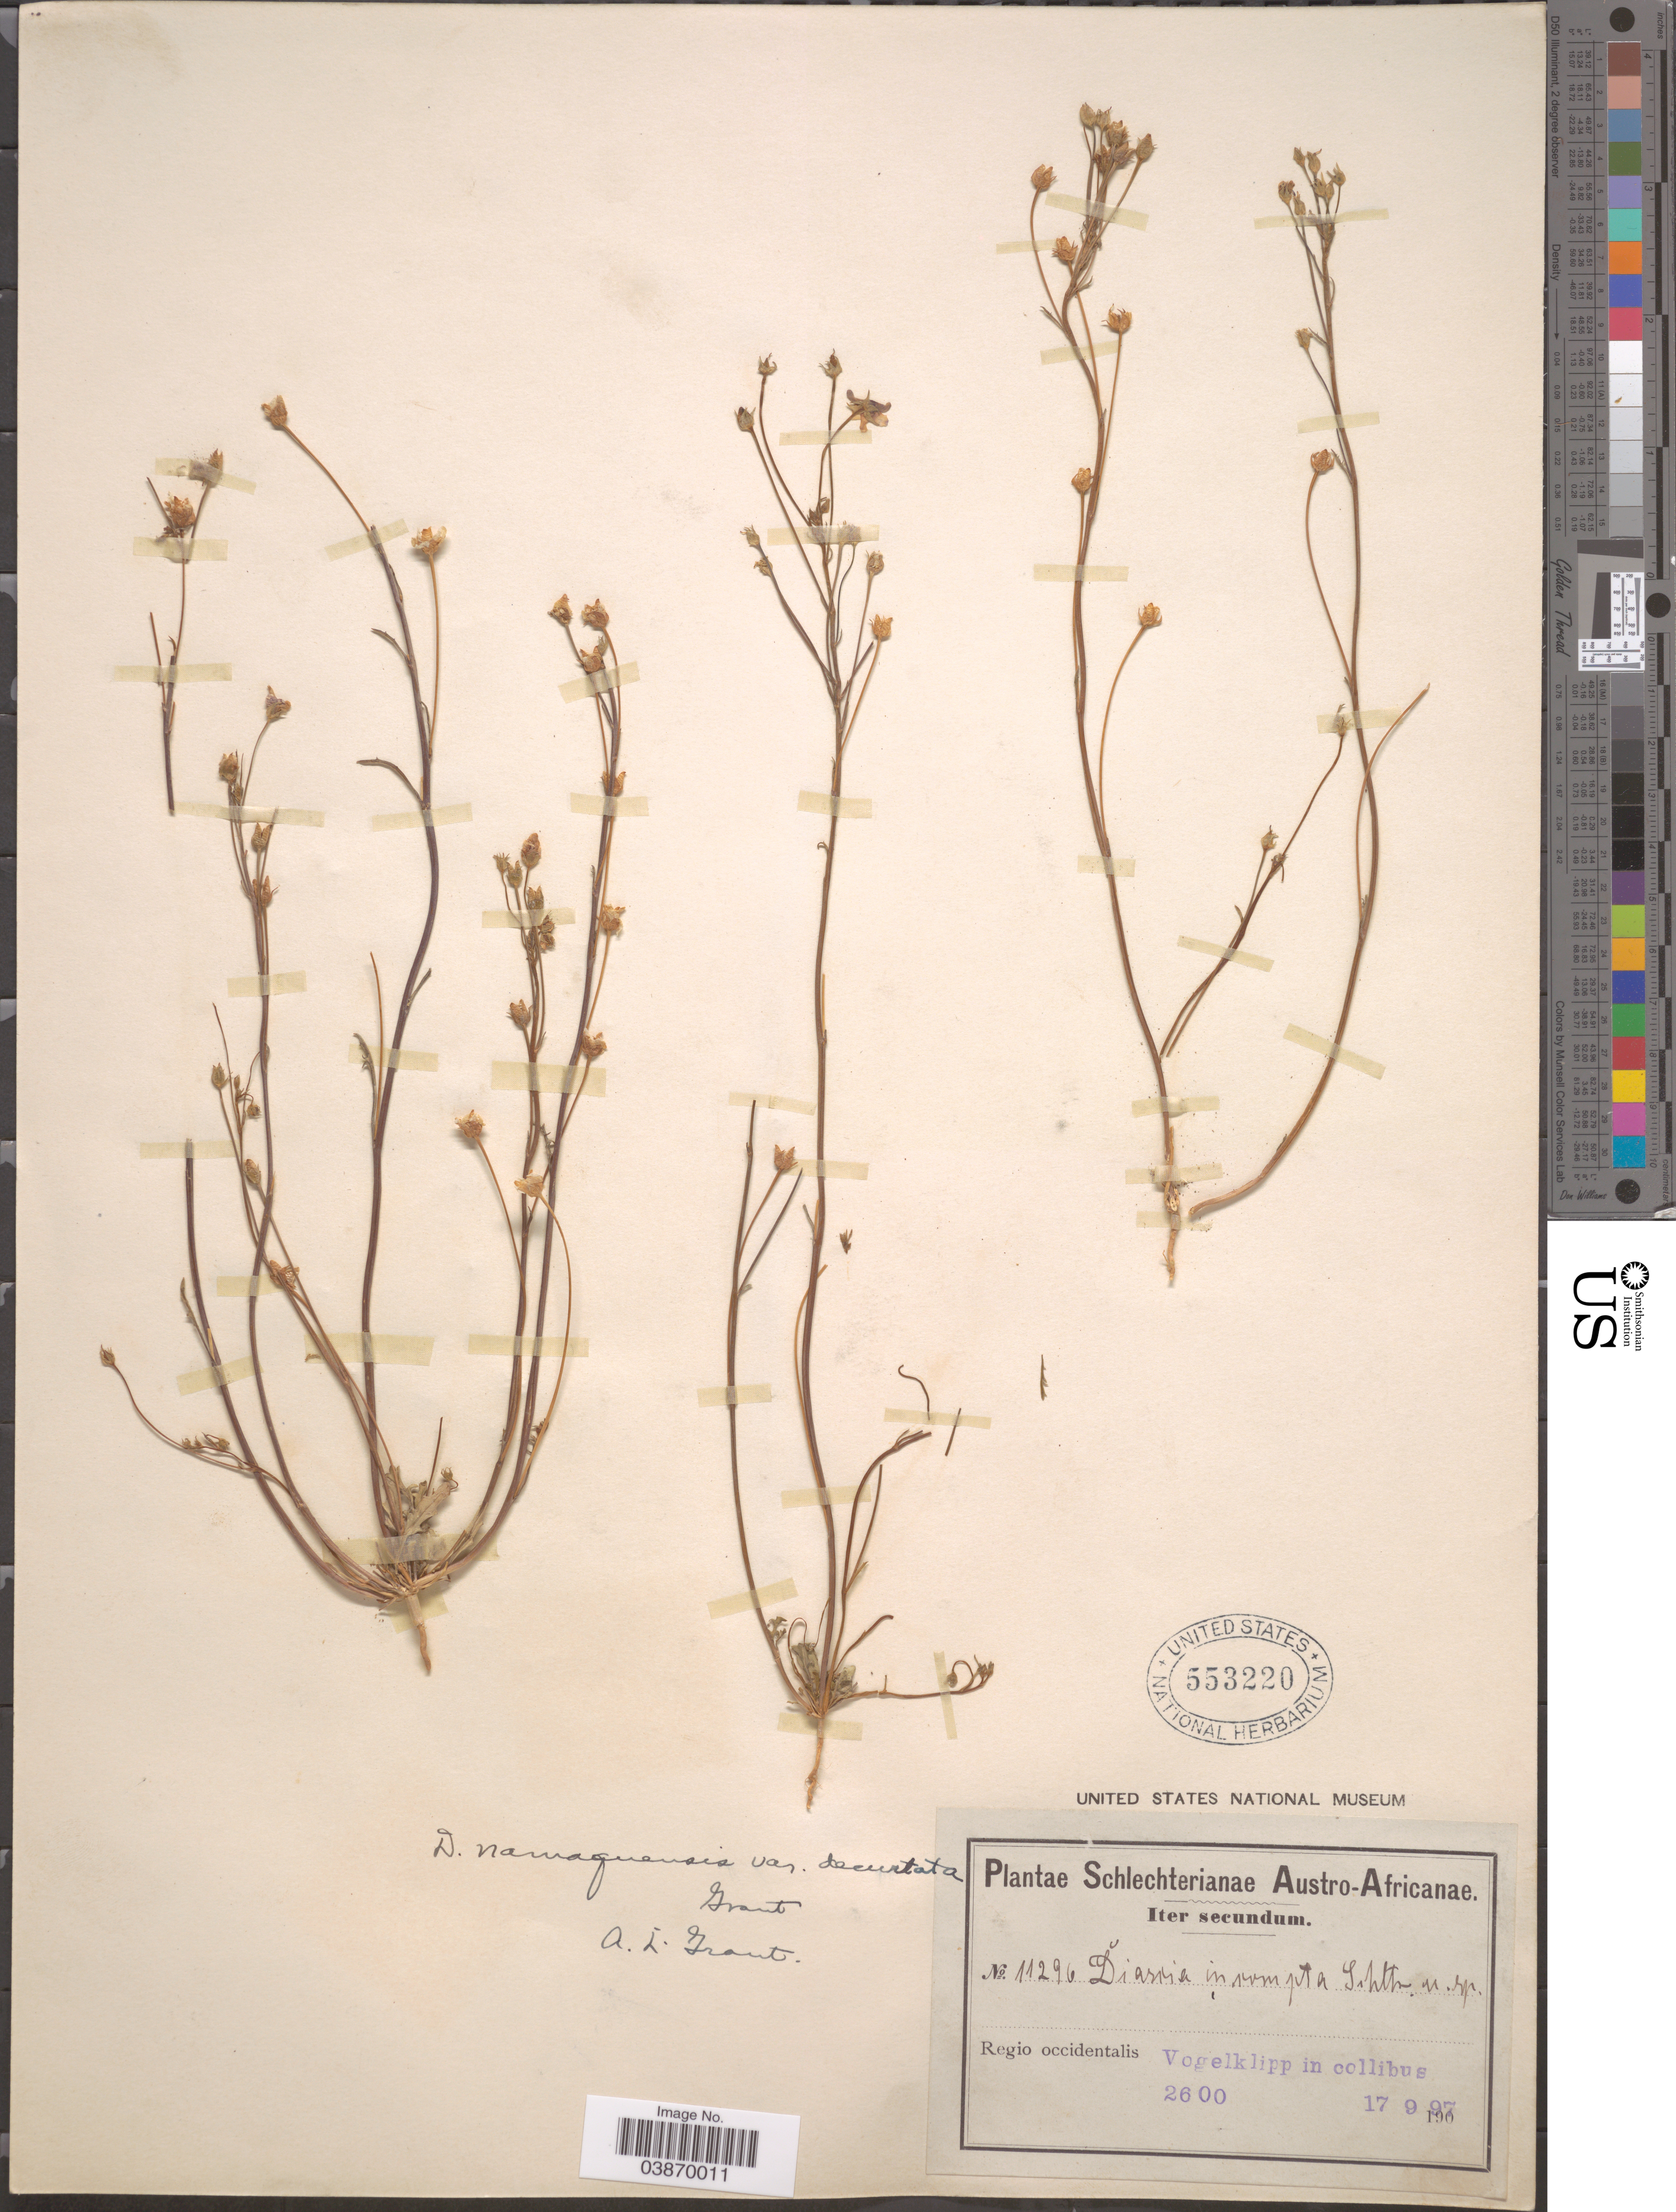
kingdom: Plantae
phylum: Tracheophyta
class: Magnoliopsida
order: Lamiales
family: Scrophulariaceae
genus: Diascia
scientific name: Diascia namaquensis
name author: Hiern in Dyer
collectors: Schlechter, --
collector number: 11296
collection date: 1897-09-17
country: South Africa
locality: Austro-Africanae. Regio occidentalis. Vogelklipp in collibus.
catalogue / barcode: US 553220